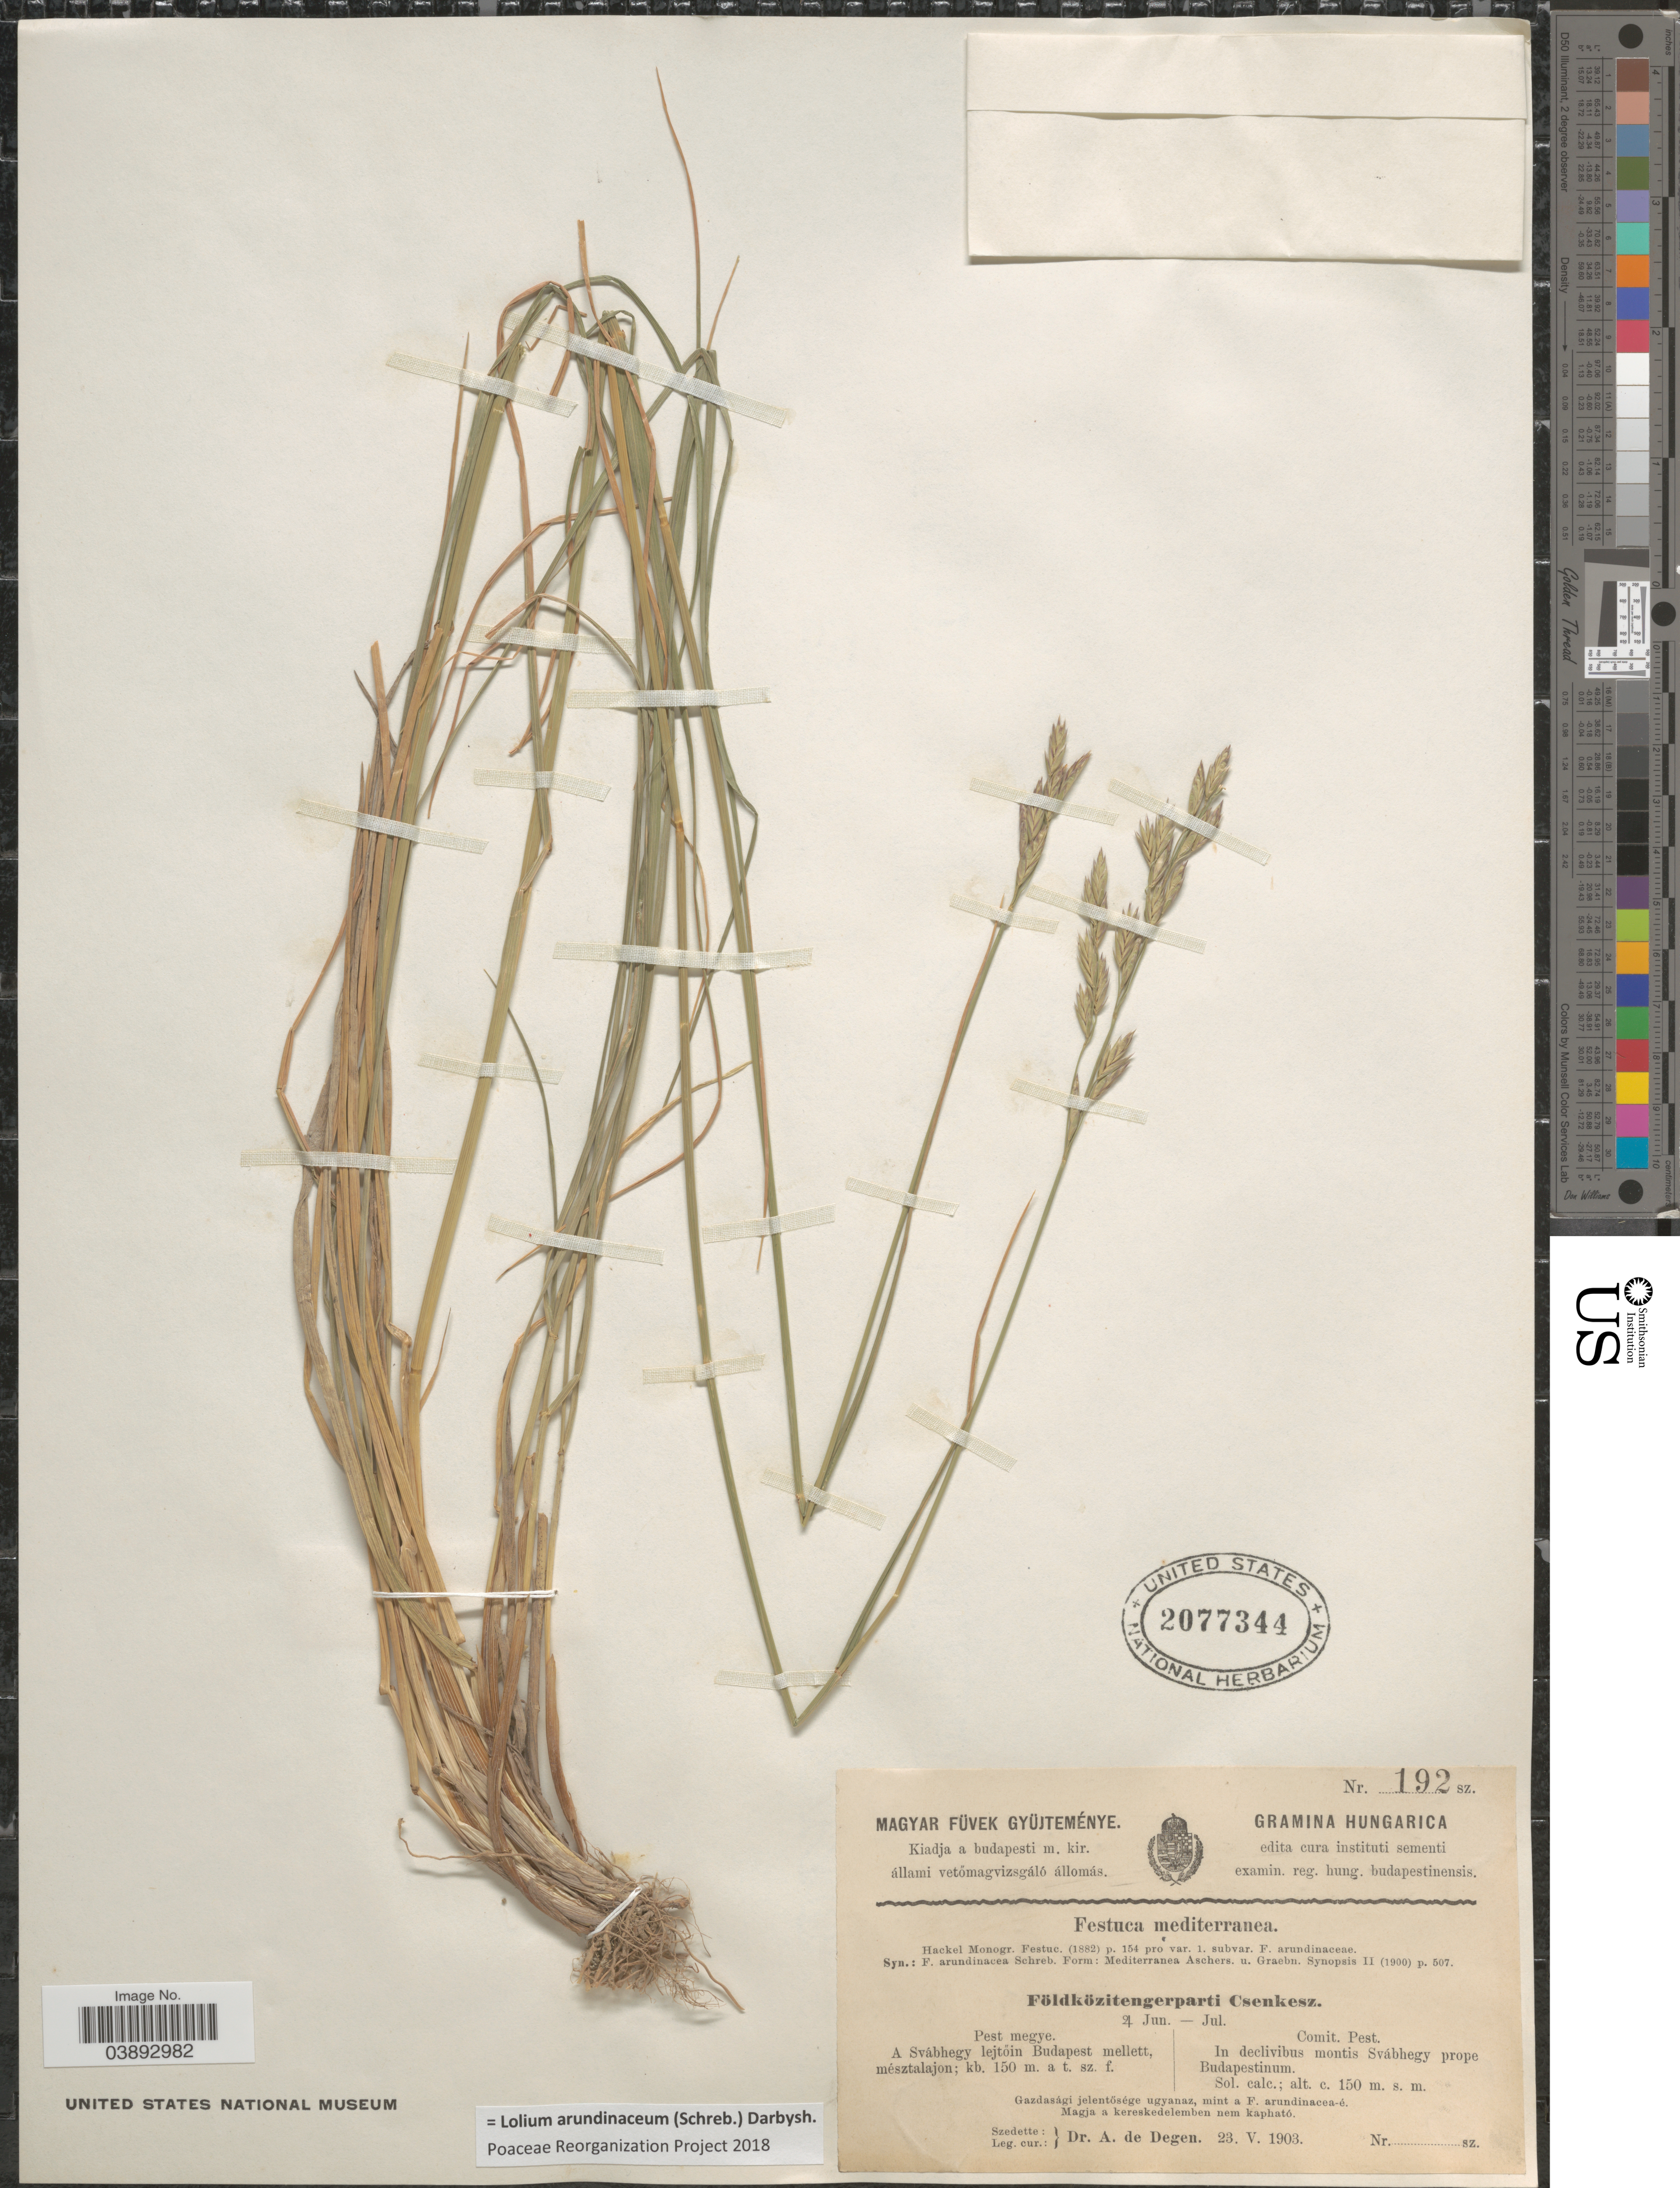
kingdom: Plantae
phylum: Tracheophyta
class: Liliopsida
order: Poales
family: Poaceae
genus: Lolium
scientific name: Lolium arundinaceum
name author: (Schreb.) Darbysh.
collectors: A. Degen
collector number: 192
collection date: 1903-05-23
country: Hungary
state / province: Pest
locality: Hungarica. Comit. Pest. In declivibus montis Svábhegy prope Budapestinum.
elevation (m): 150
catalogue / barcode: US 2077344